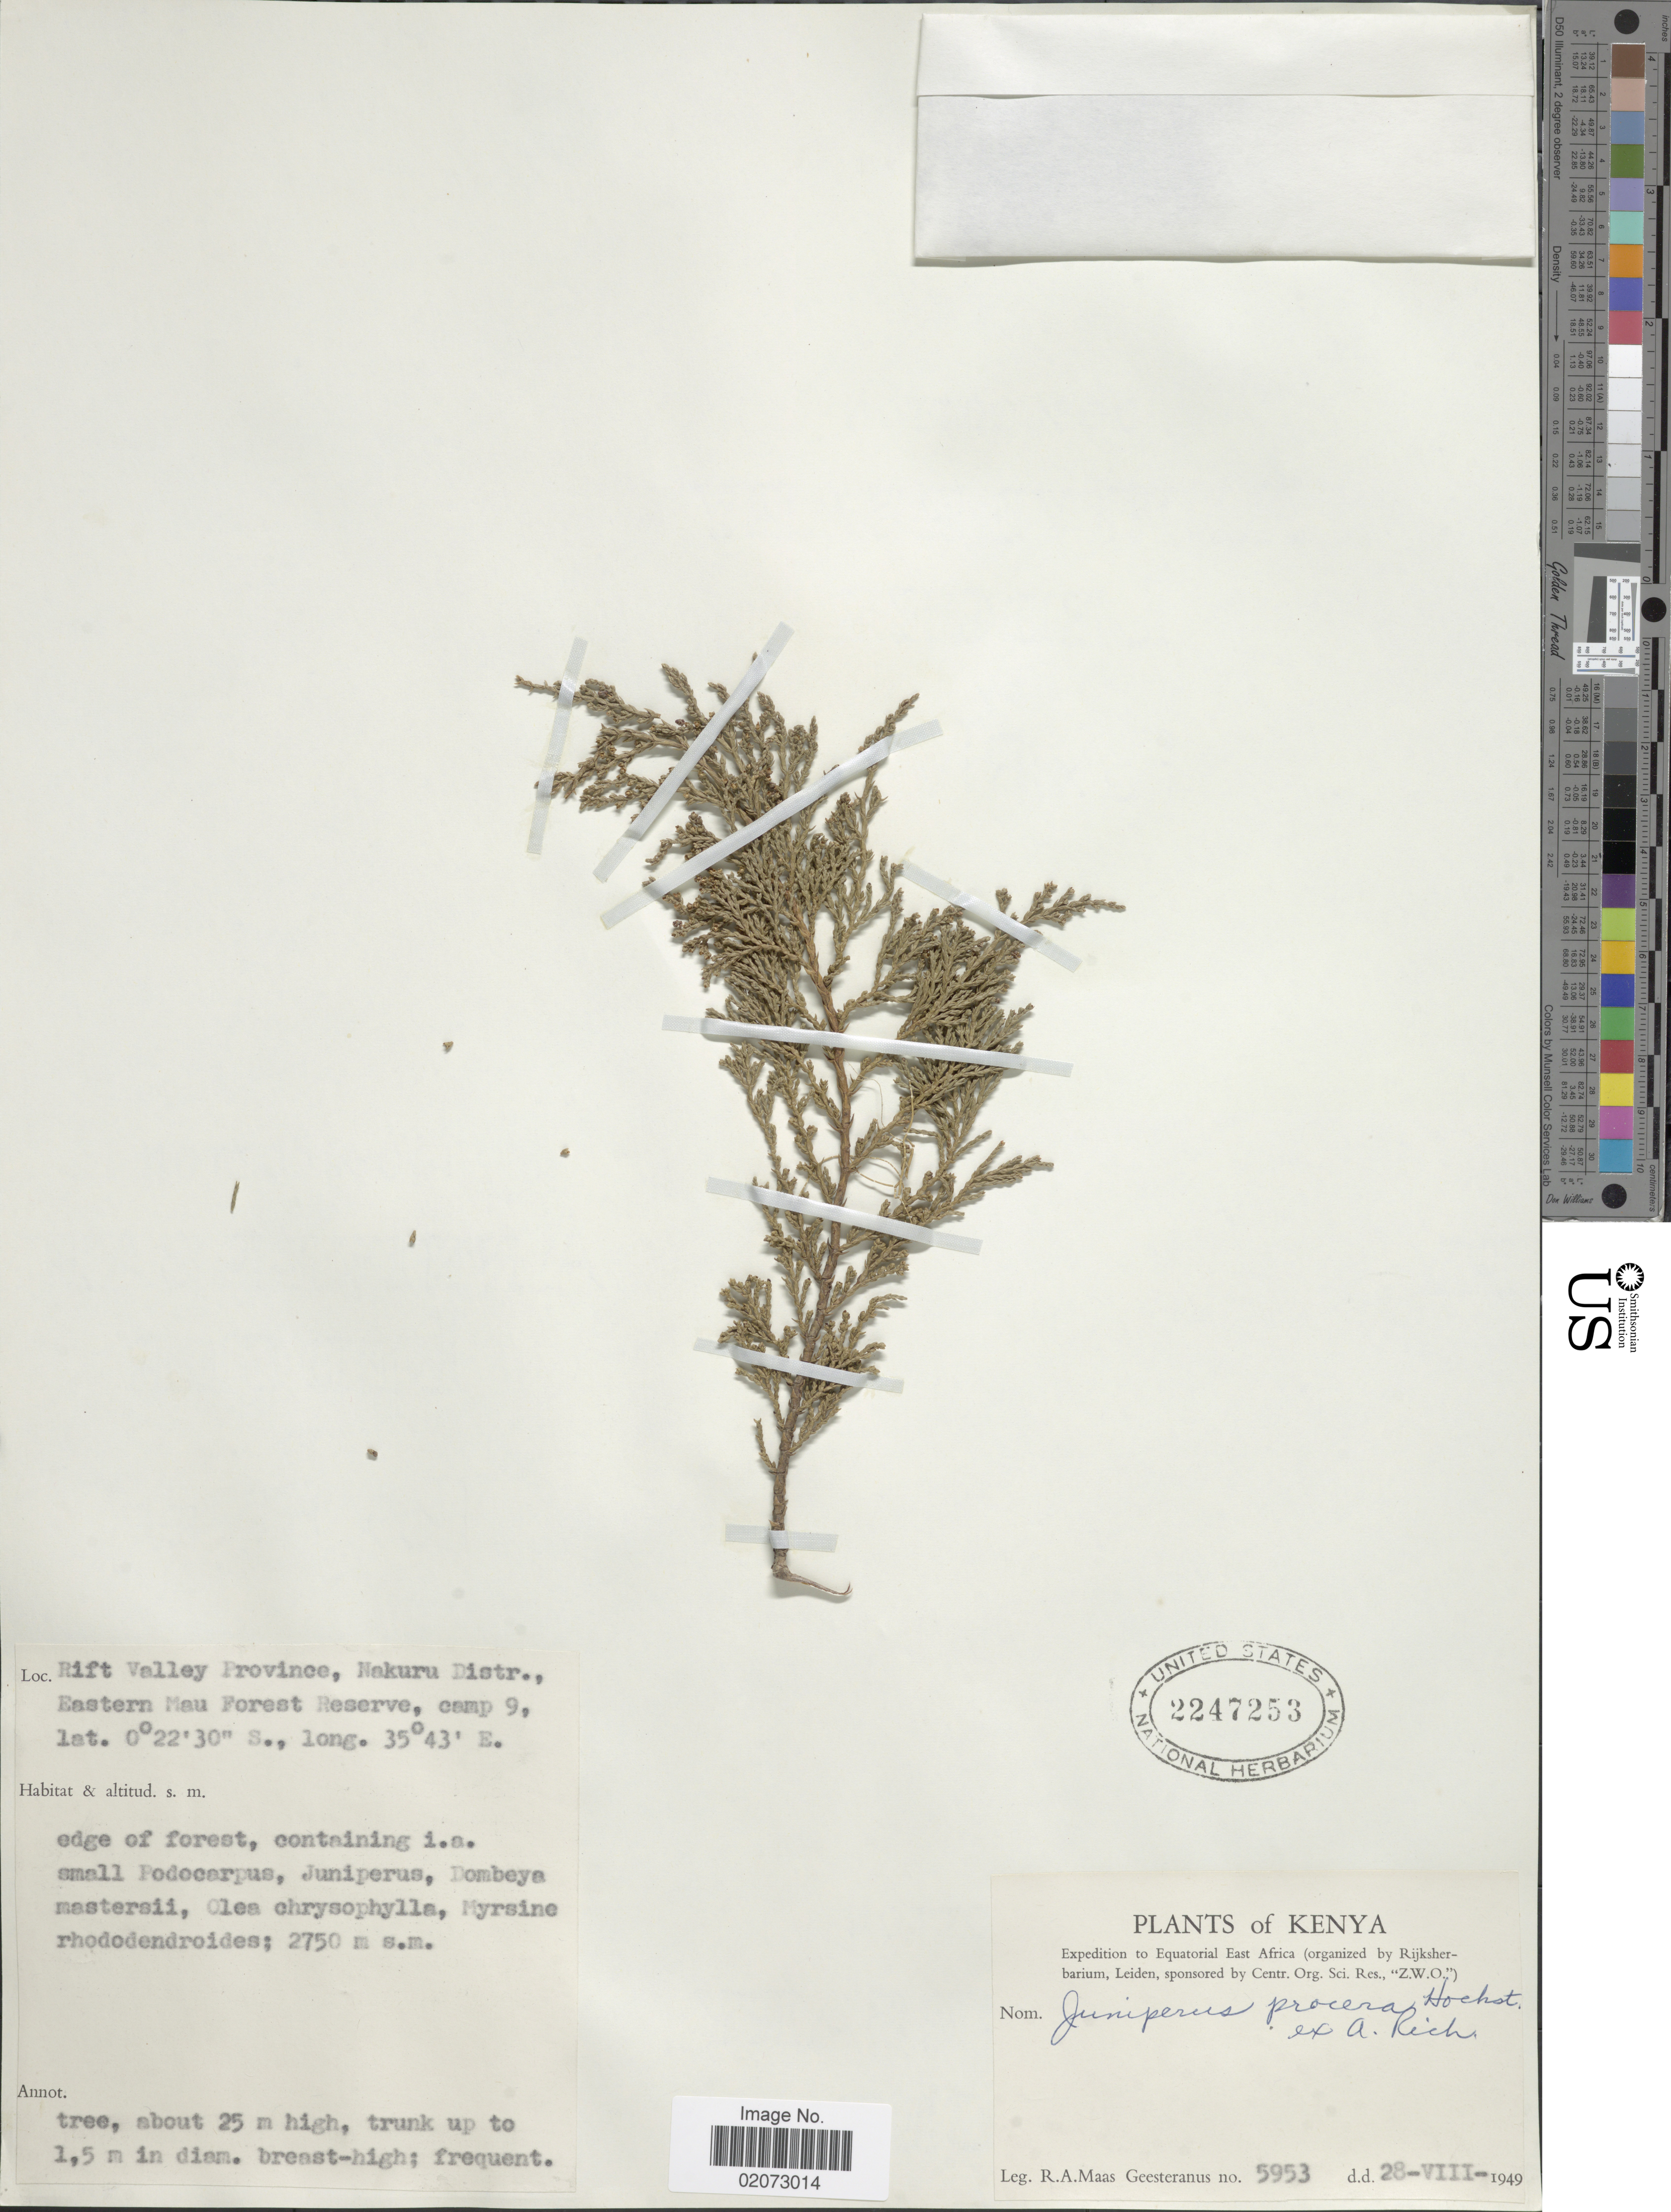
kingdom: Plantae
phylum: Tracheophyta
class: Pinopsida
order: Pinales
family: Cupressaceae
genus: Juniperus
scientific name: Juniperus procera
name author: Hochst. ex Endl.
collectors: R. A. Maas Geesteranus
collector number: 5953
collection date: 1949-08-28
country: Kenya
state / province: Nakuru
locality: Rift Valley Province, Nakuru Distr. Eastern Mau Forest Reserve, camp 9.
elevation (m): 2750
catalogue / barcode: US 2247253